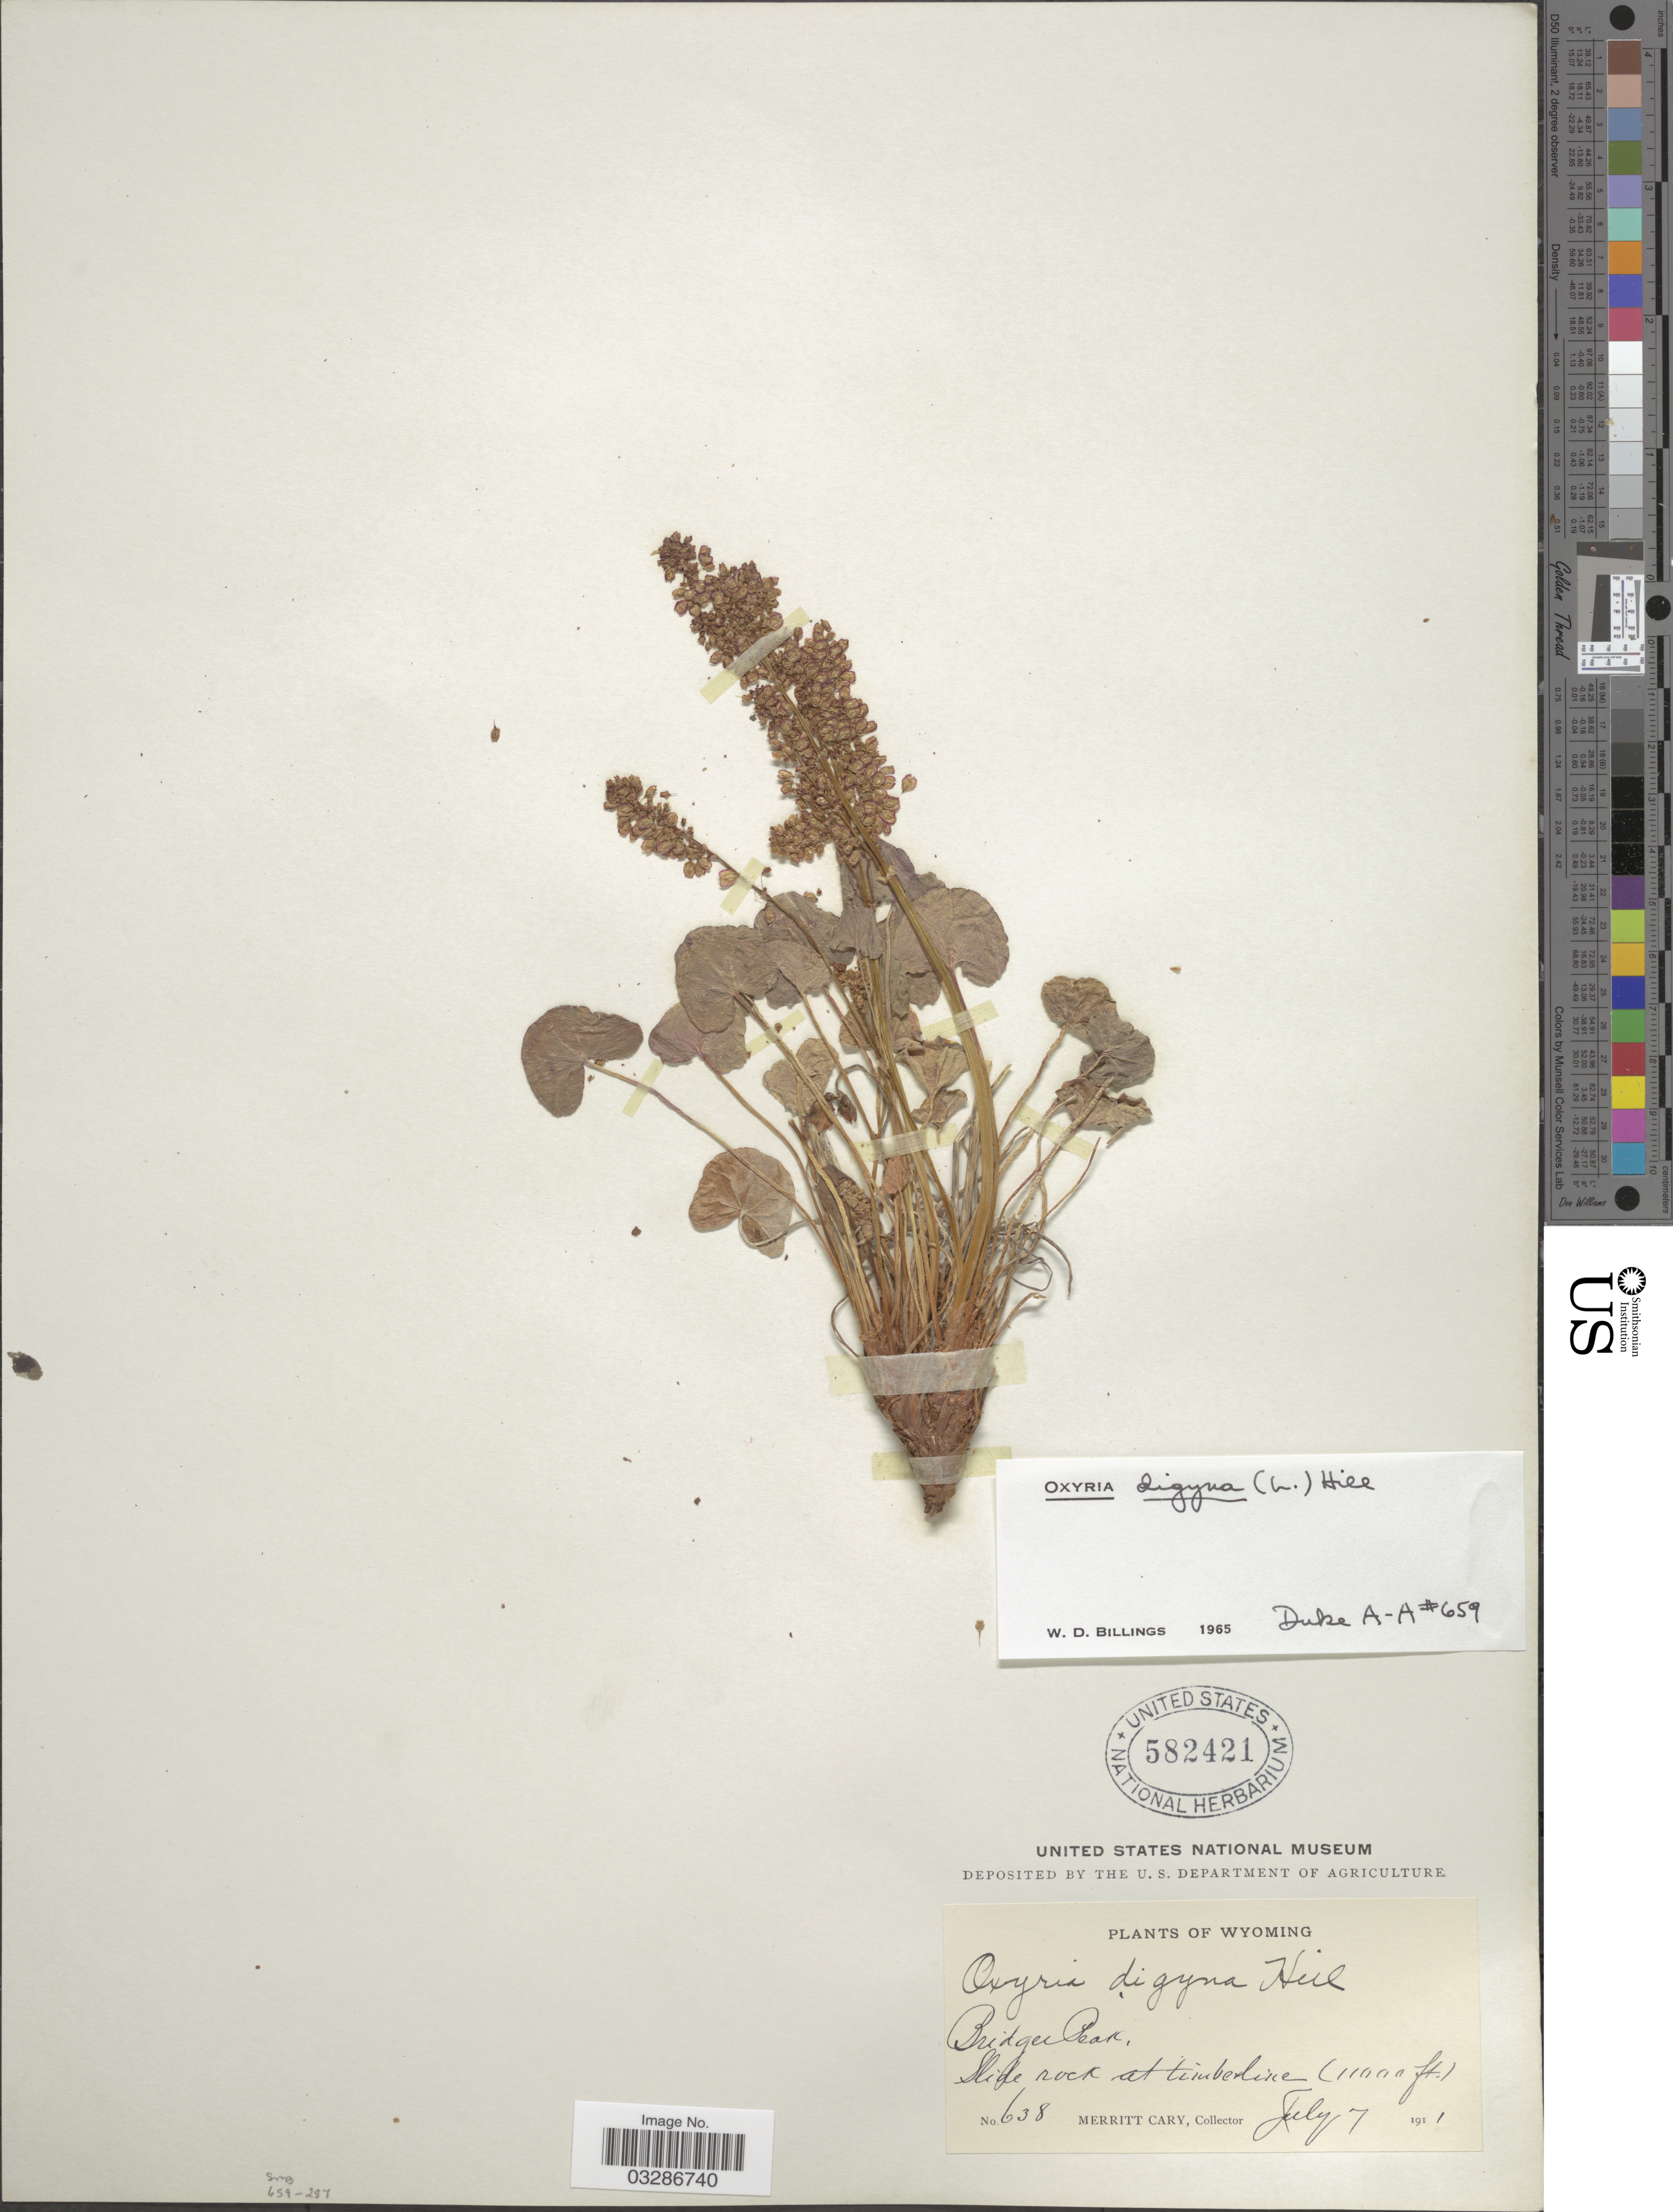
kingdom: Plantae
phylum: Tracheophyta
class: Magnoliopsida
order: Caryophyllales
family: Polygonaceae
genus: Oxyria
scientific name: Oxyria digyna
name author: (L.) Hill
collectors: M. Cary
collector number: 638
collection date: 1911-07-07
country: United States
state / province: Wyoming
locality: Bridge Peak. Slide rock at timberline.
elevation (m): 3353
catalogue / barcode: US 582421